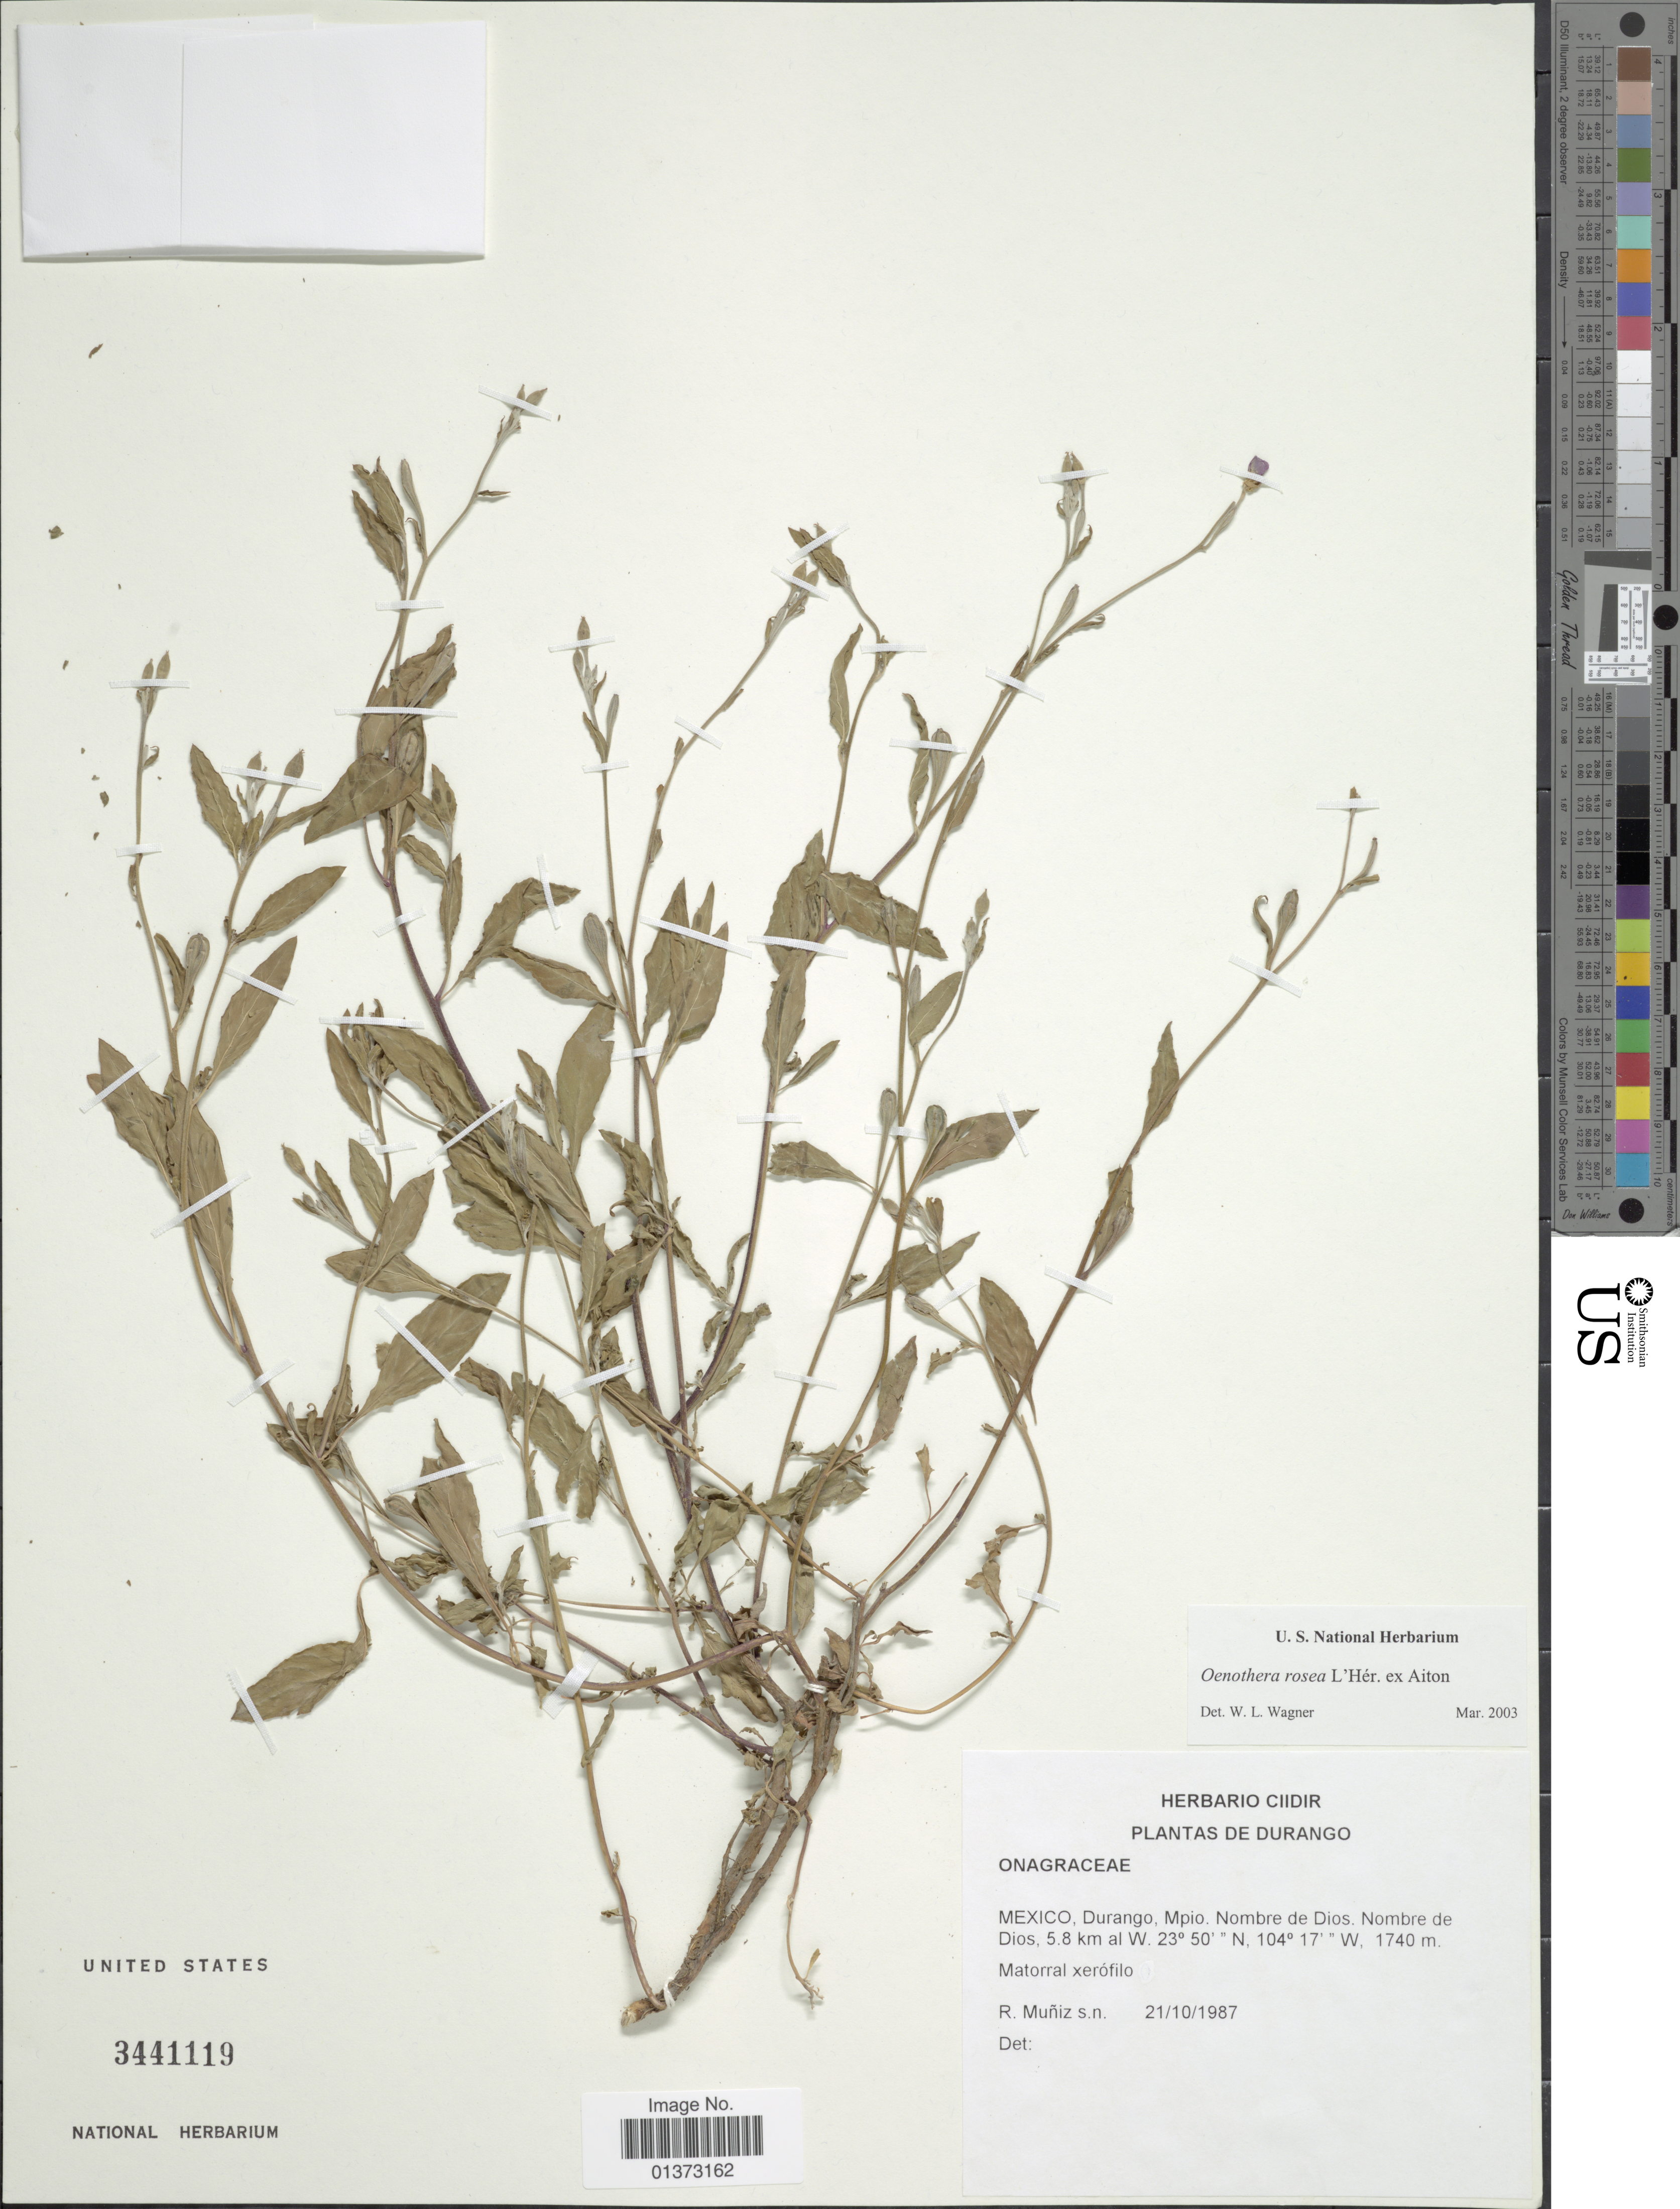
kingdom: Plantae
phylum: Tracheophyta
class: Magnoliopsida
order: Myrtales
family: Onagraceae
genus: Oenothera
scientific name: Oenothera rosea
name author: L'Hér. ex Aiton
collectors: R. Muñiz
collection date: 1987-10-21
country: Mexico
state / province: Durango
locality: Mpio. Nombre de Dios. Nombre de Dios, 5.8 km al W.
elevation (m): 1740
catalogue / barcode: US 3441119